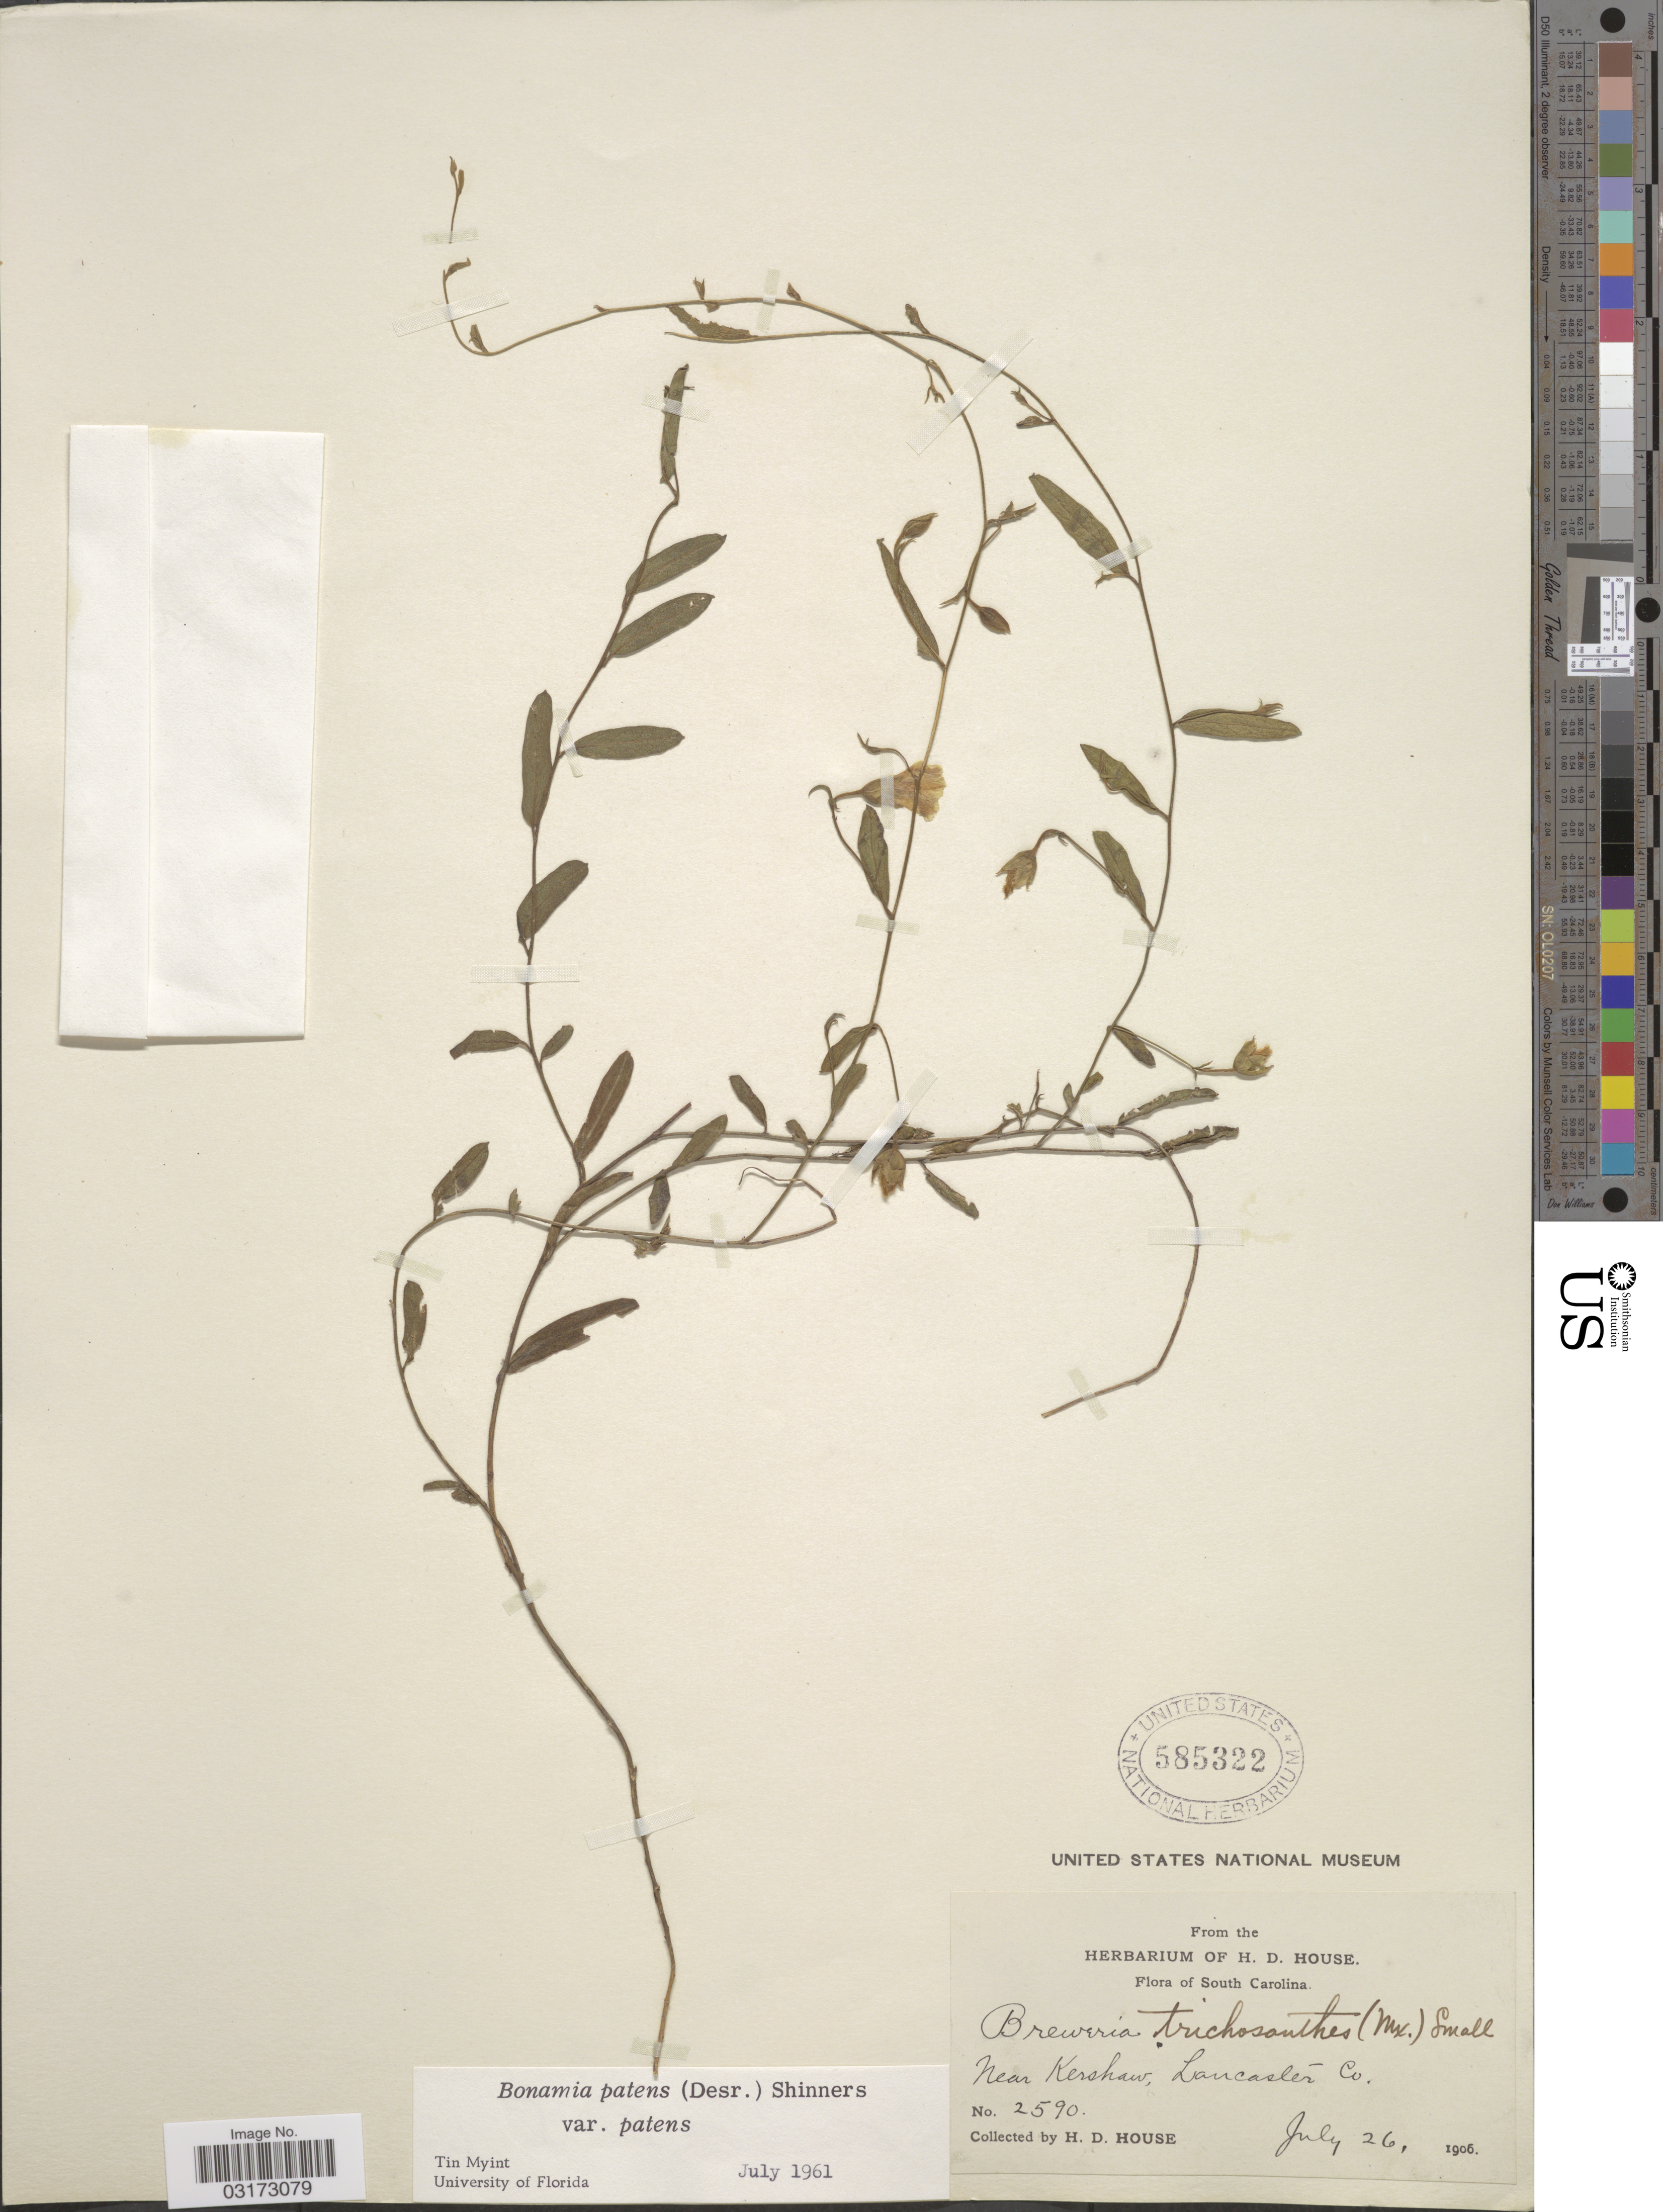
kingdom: Plantae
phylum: Tracheophyta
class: Magnoliopsida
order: Solanales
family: Convolvulaceae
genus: Stylisma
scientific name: Stylisma patens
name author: (Desr.) Myint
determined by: Strong, Mark T., (BOT), Smithsonian Institution - National Museum of Natural History (UNITED STATES)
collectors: H. D. House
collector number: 2590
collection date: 1906-07-26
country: United States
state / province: South Carolina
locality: Near Kershaw, Lancaster Co.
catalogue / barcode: US 585322